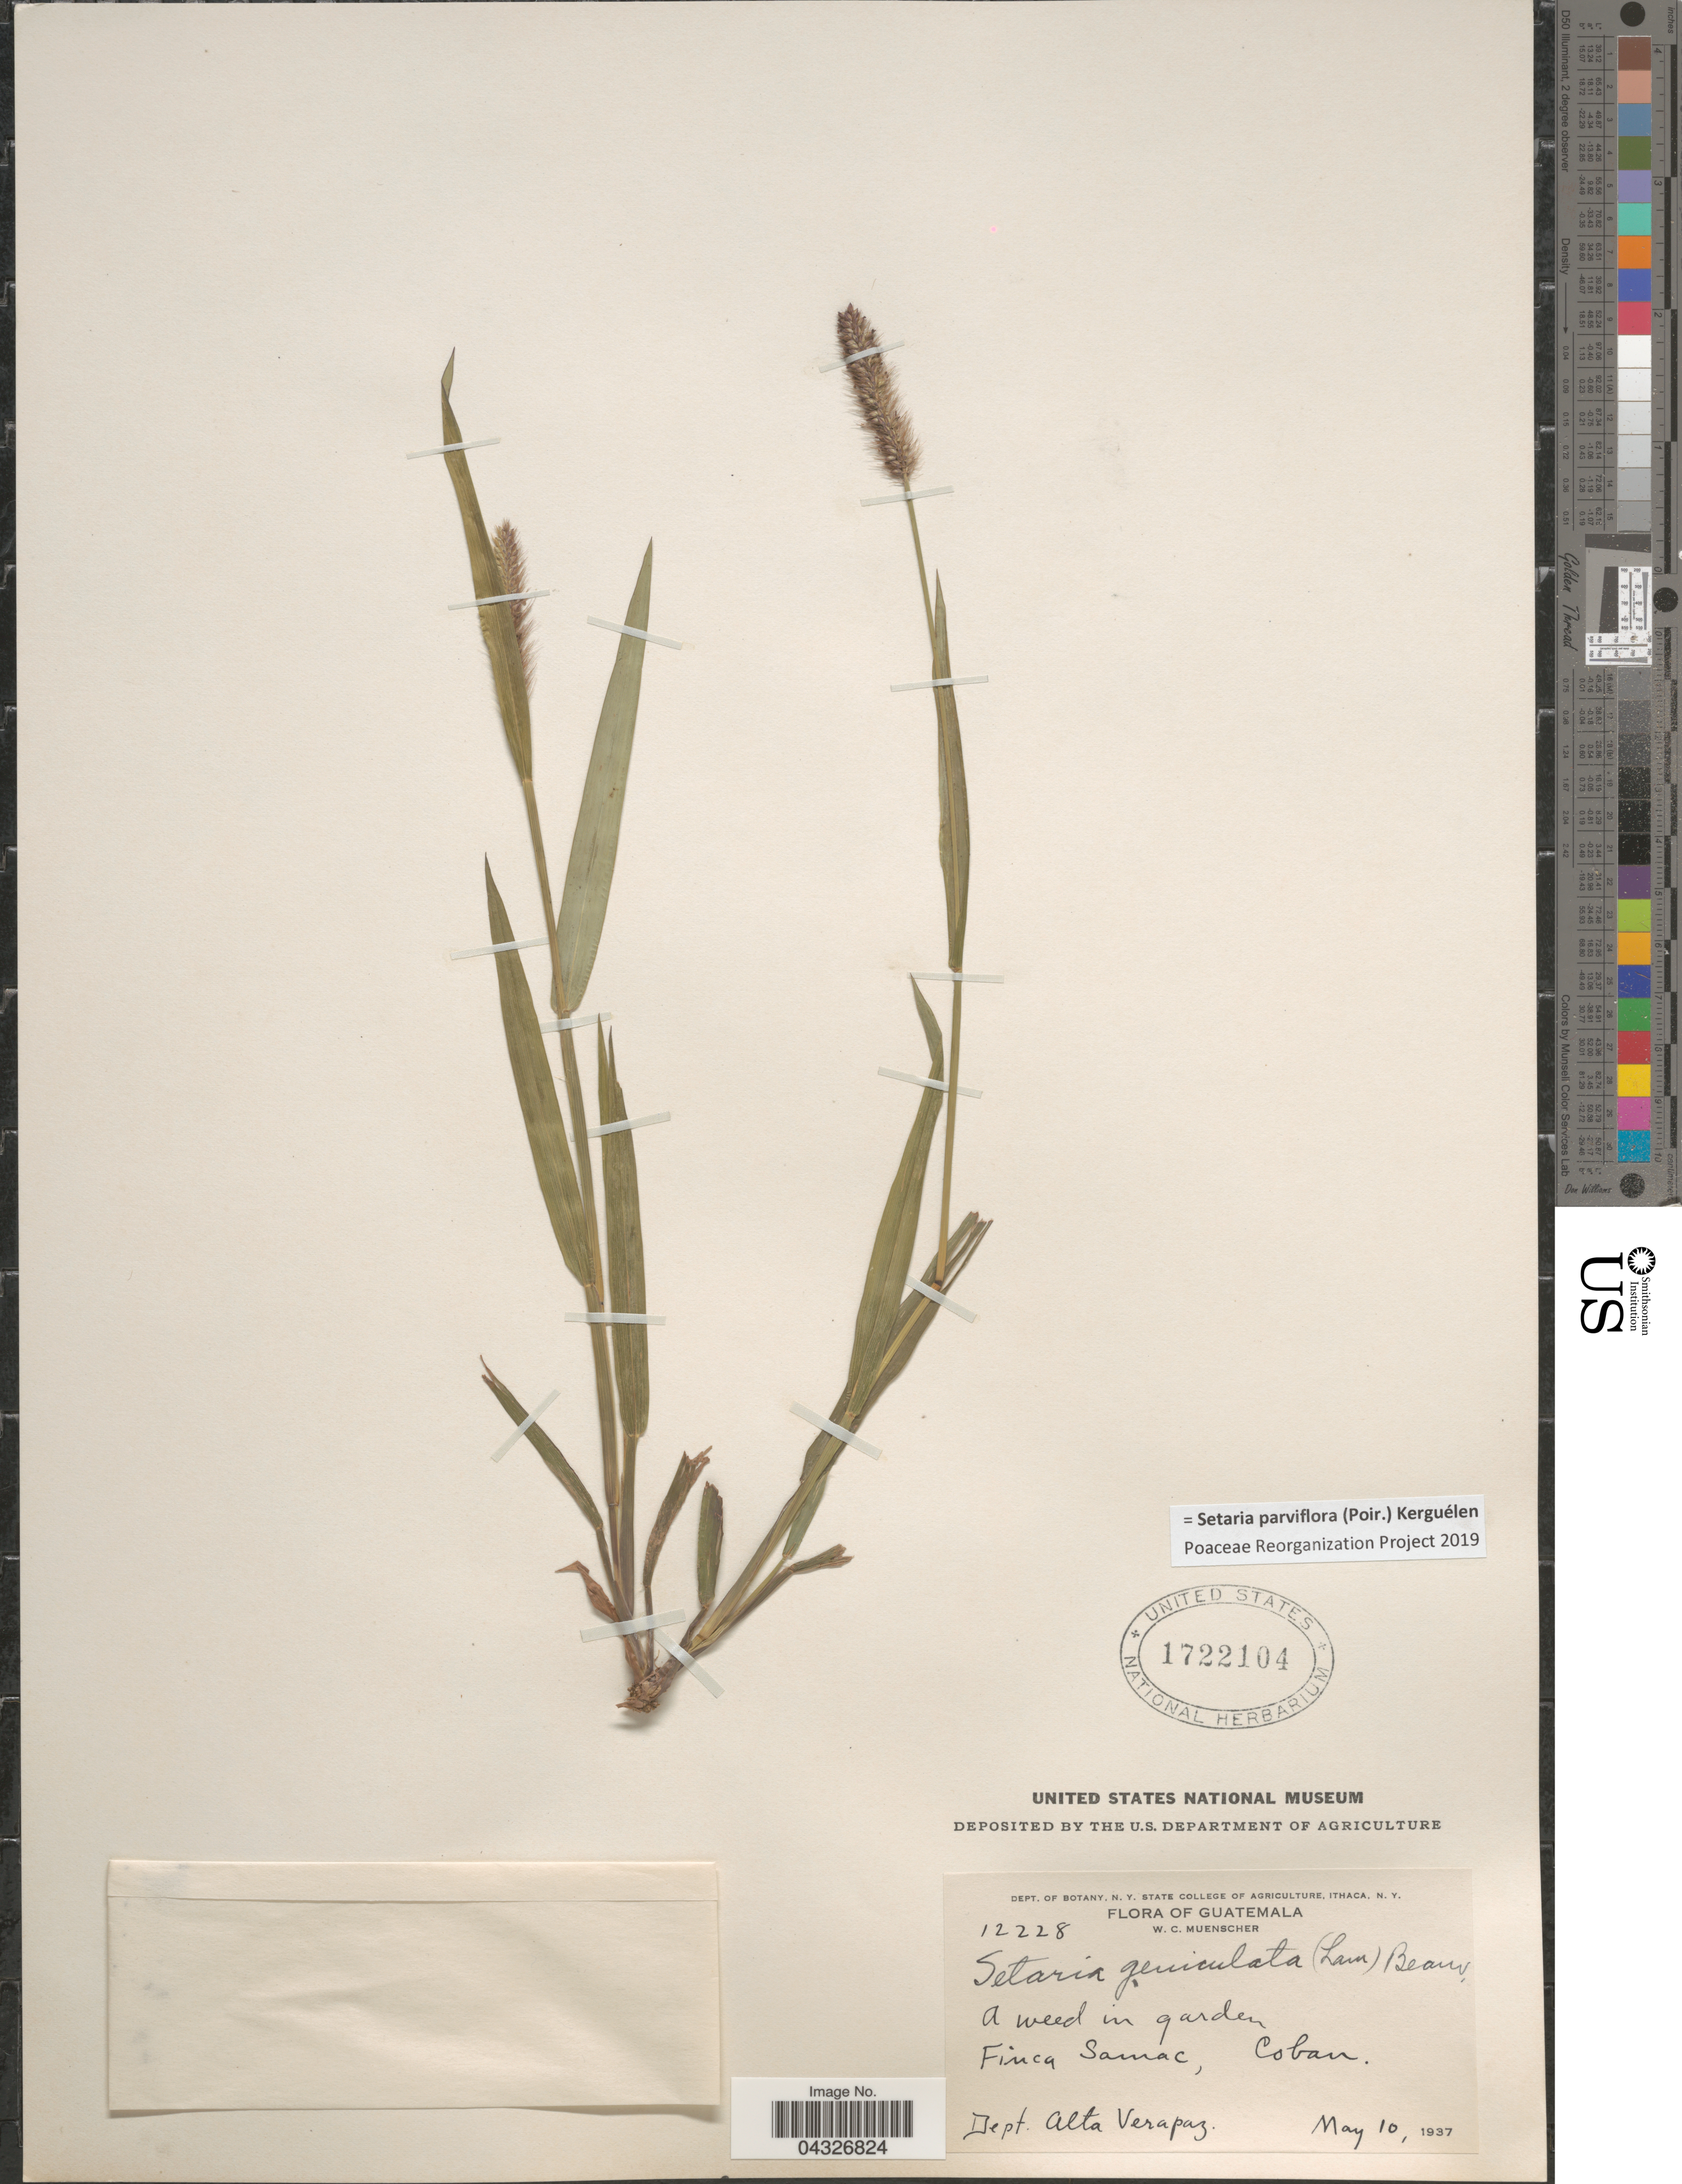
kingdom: Plantae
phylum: Tracheophyta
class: Liliopsida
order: Poales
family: Poaceae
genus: Setaria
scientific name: Setaria parviflora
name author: (Poir.) Kerguélen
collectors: W. Muenscher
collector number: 12228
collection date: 1937-05-10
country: Guatemala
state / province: Alta Verapaz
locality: Finca Samac, Coban. Dept. Alta Verapaz.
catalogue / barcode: US 1722104